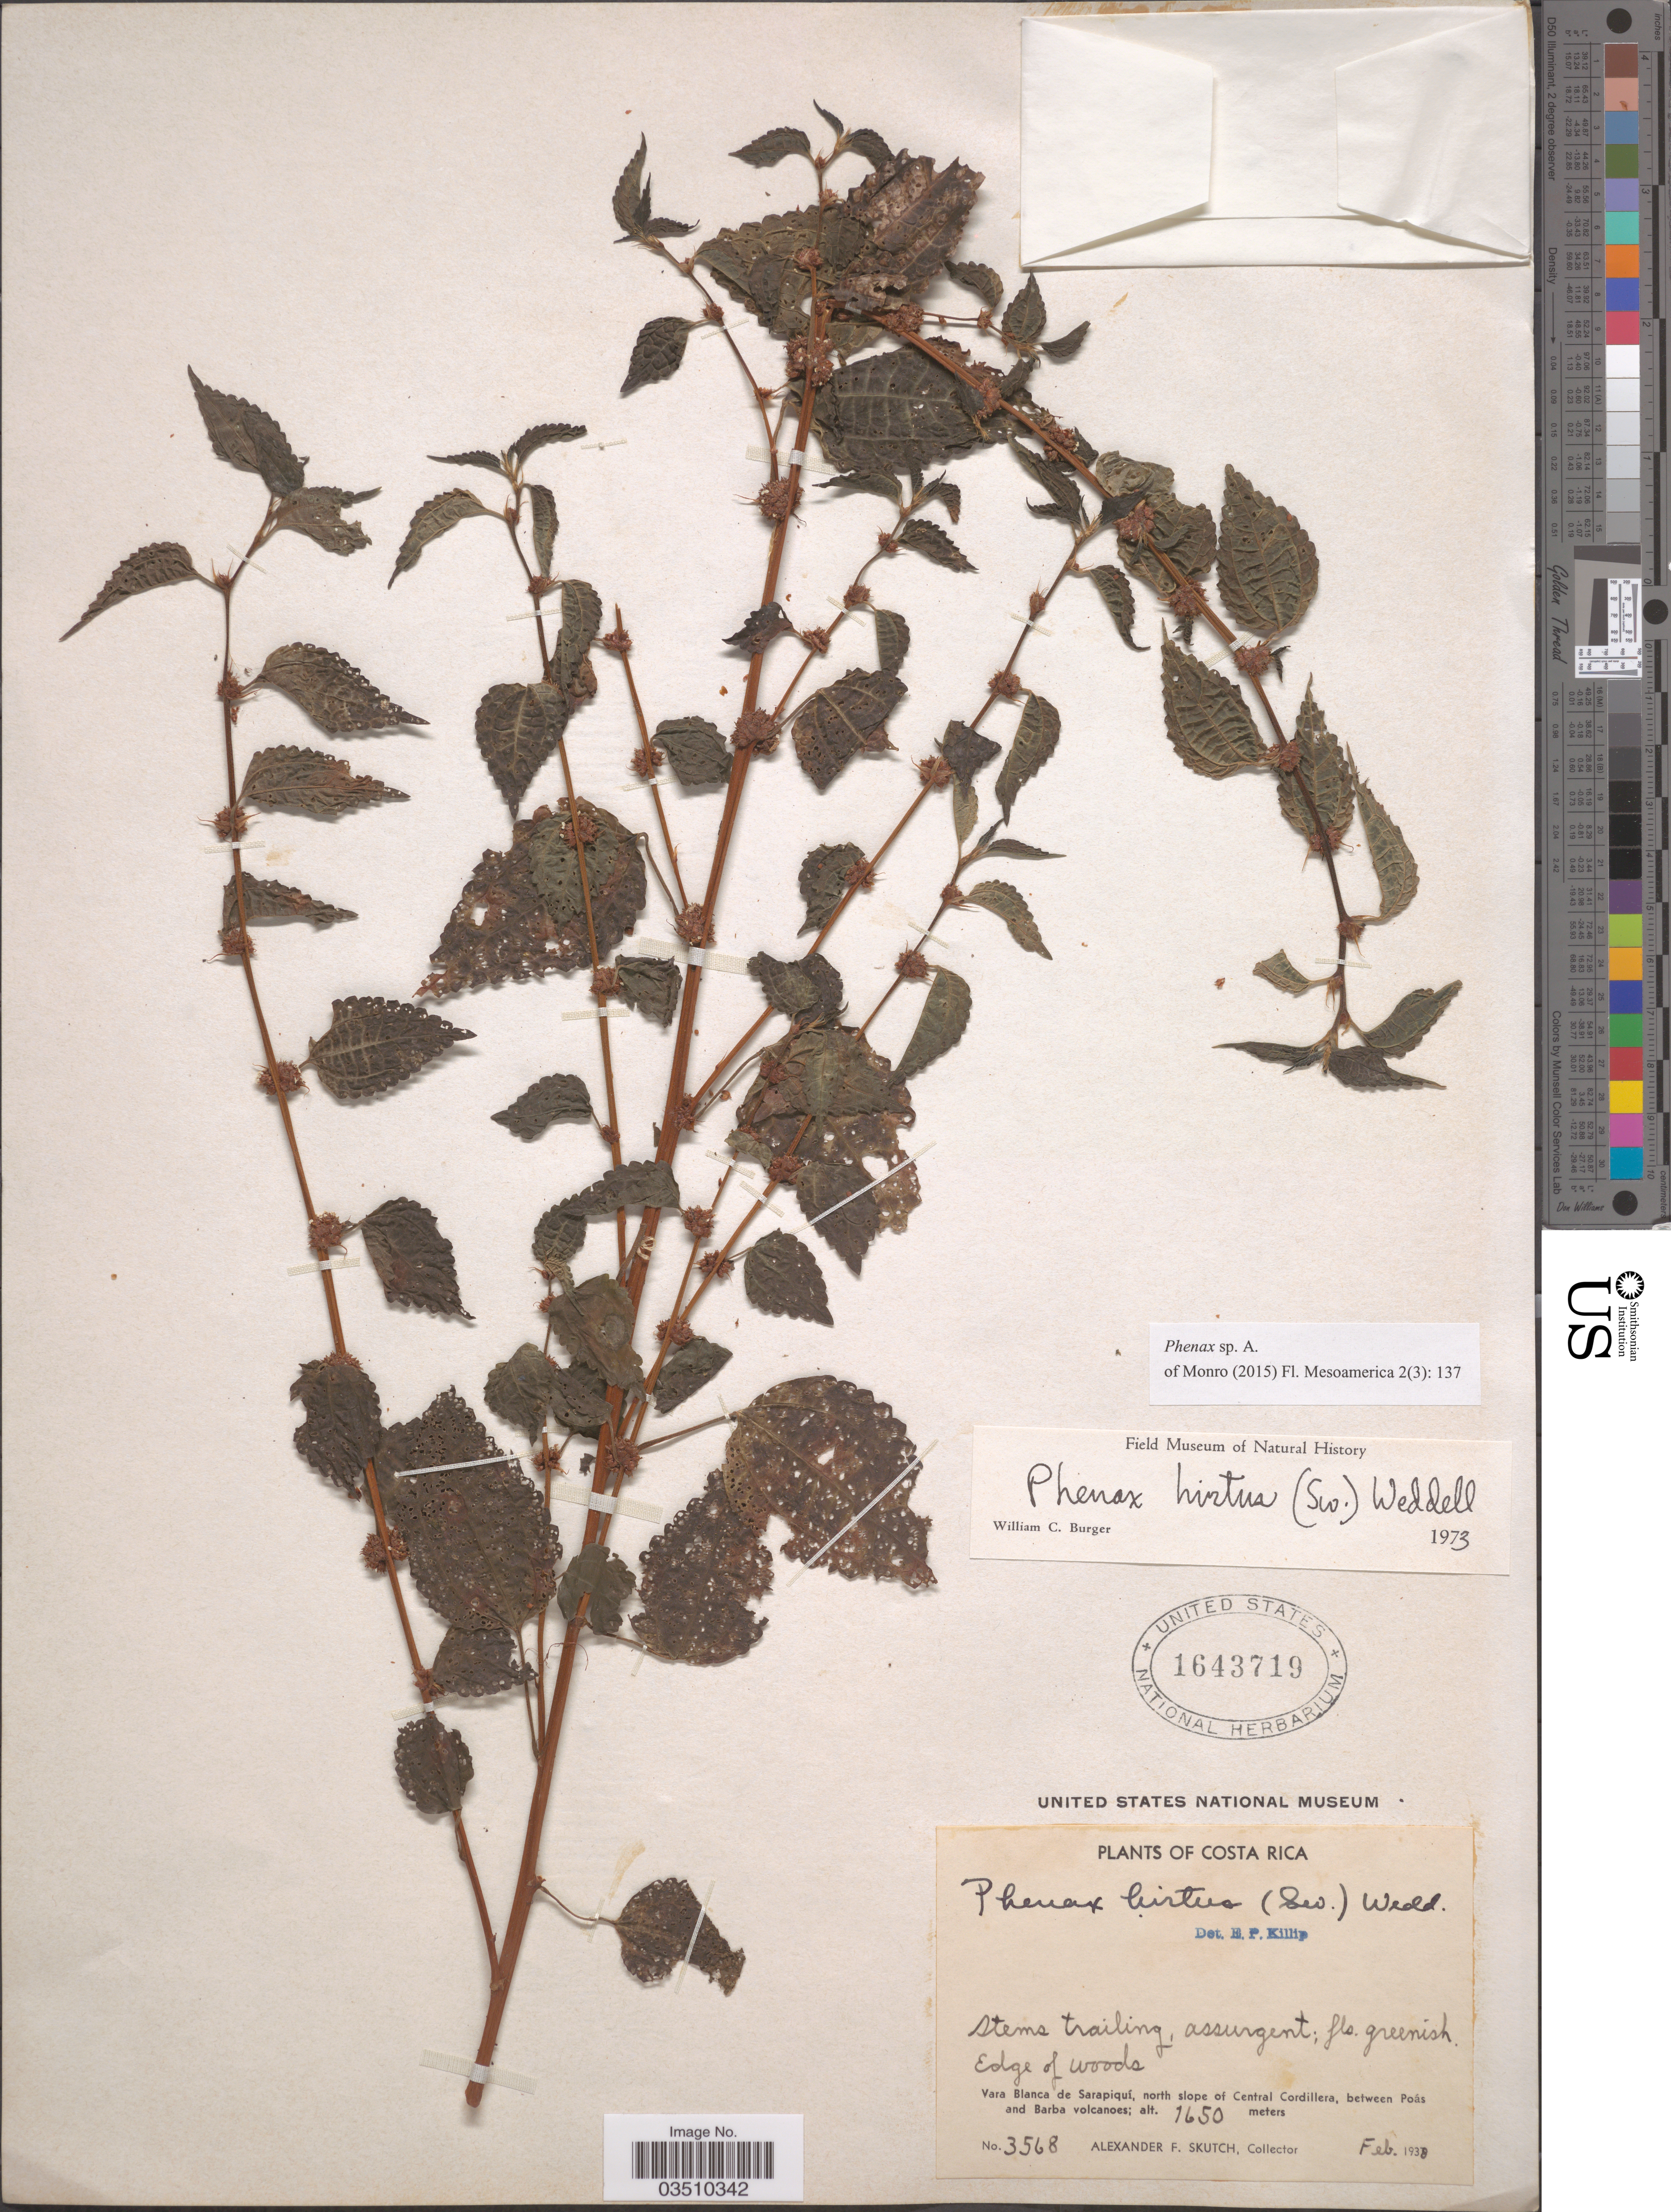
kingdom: Plantae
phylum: Tracheophyta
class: Magnoliopsida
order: Rosales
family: Urticaceae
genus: Phenax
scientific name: Phenax sp.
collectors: A. F. Skutch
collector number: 3568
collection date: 1938-02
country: Costa Rica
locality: Vara Blanca de Sarapiquí, north slope of Central Cordillera, between Poás and Barba volcanoes.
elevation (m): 1650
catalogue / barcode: US 1643719